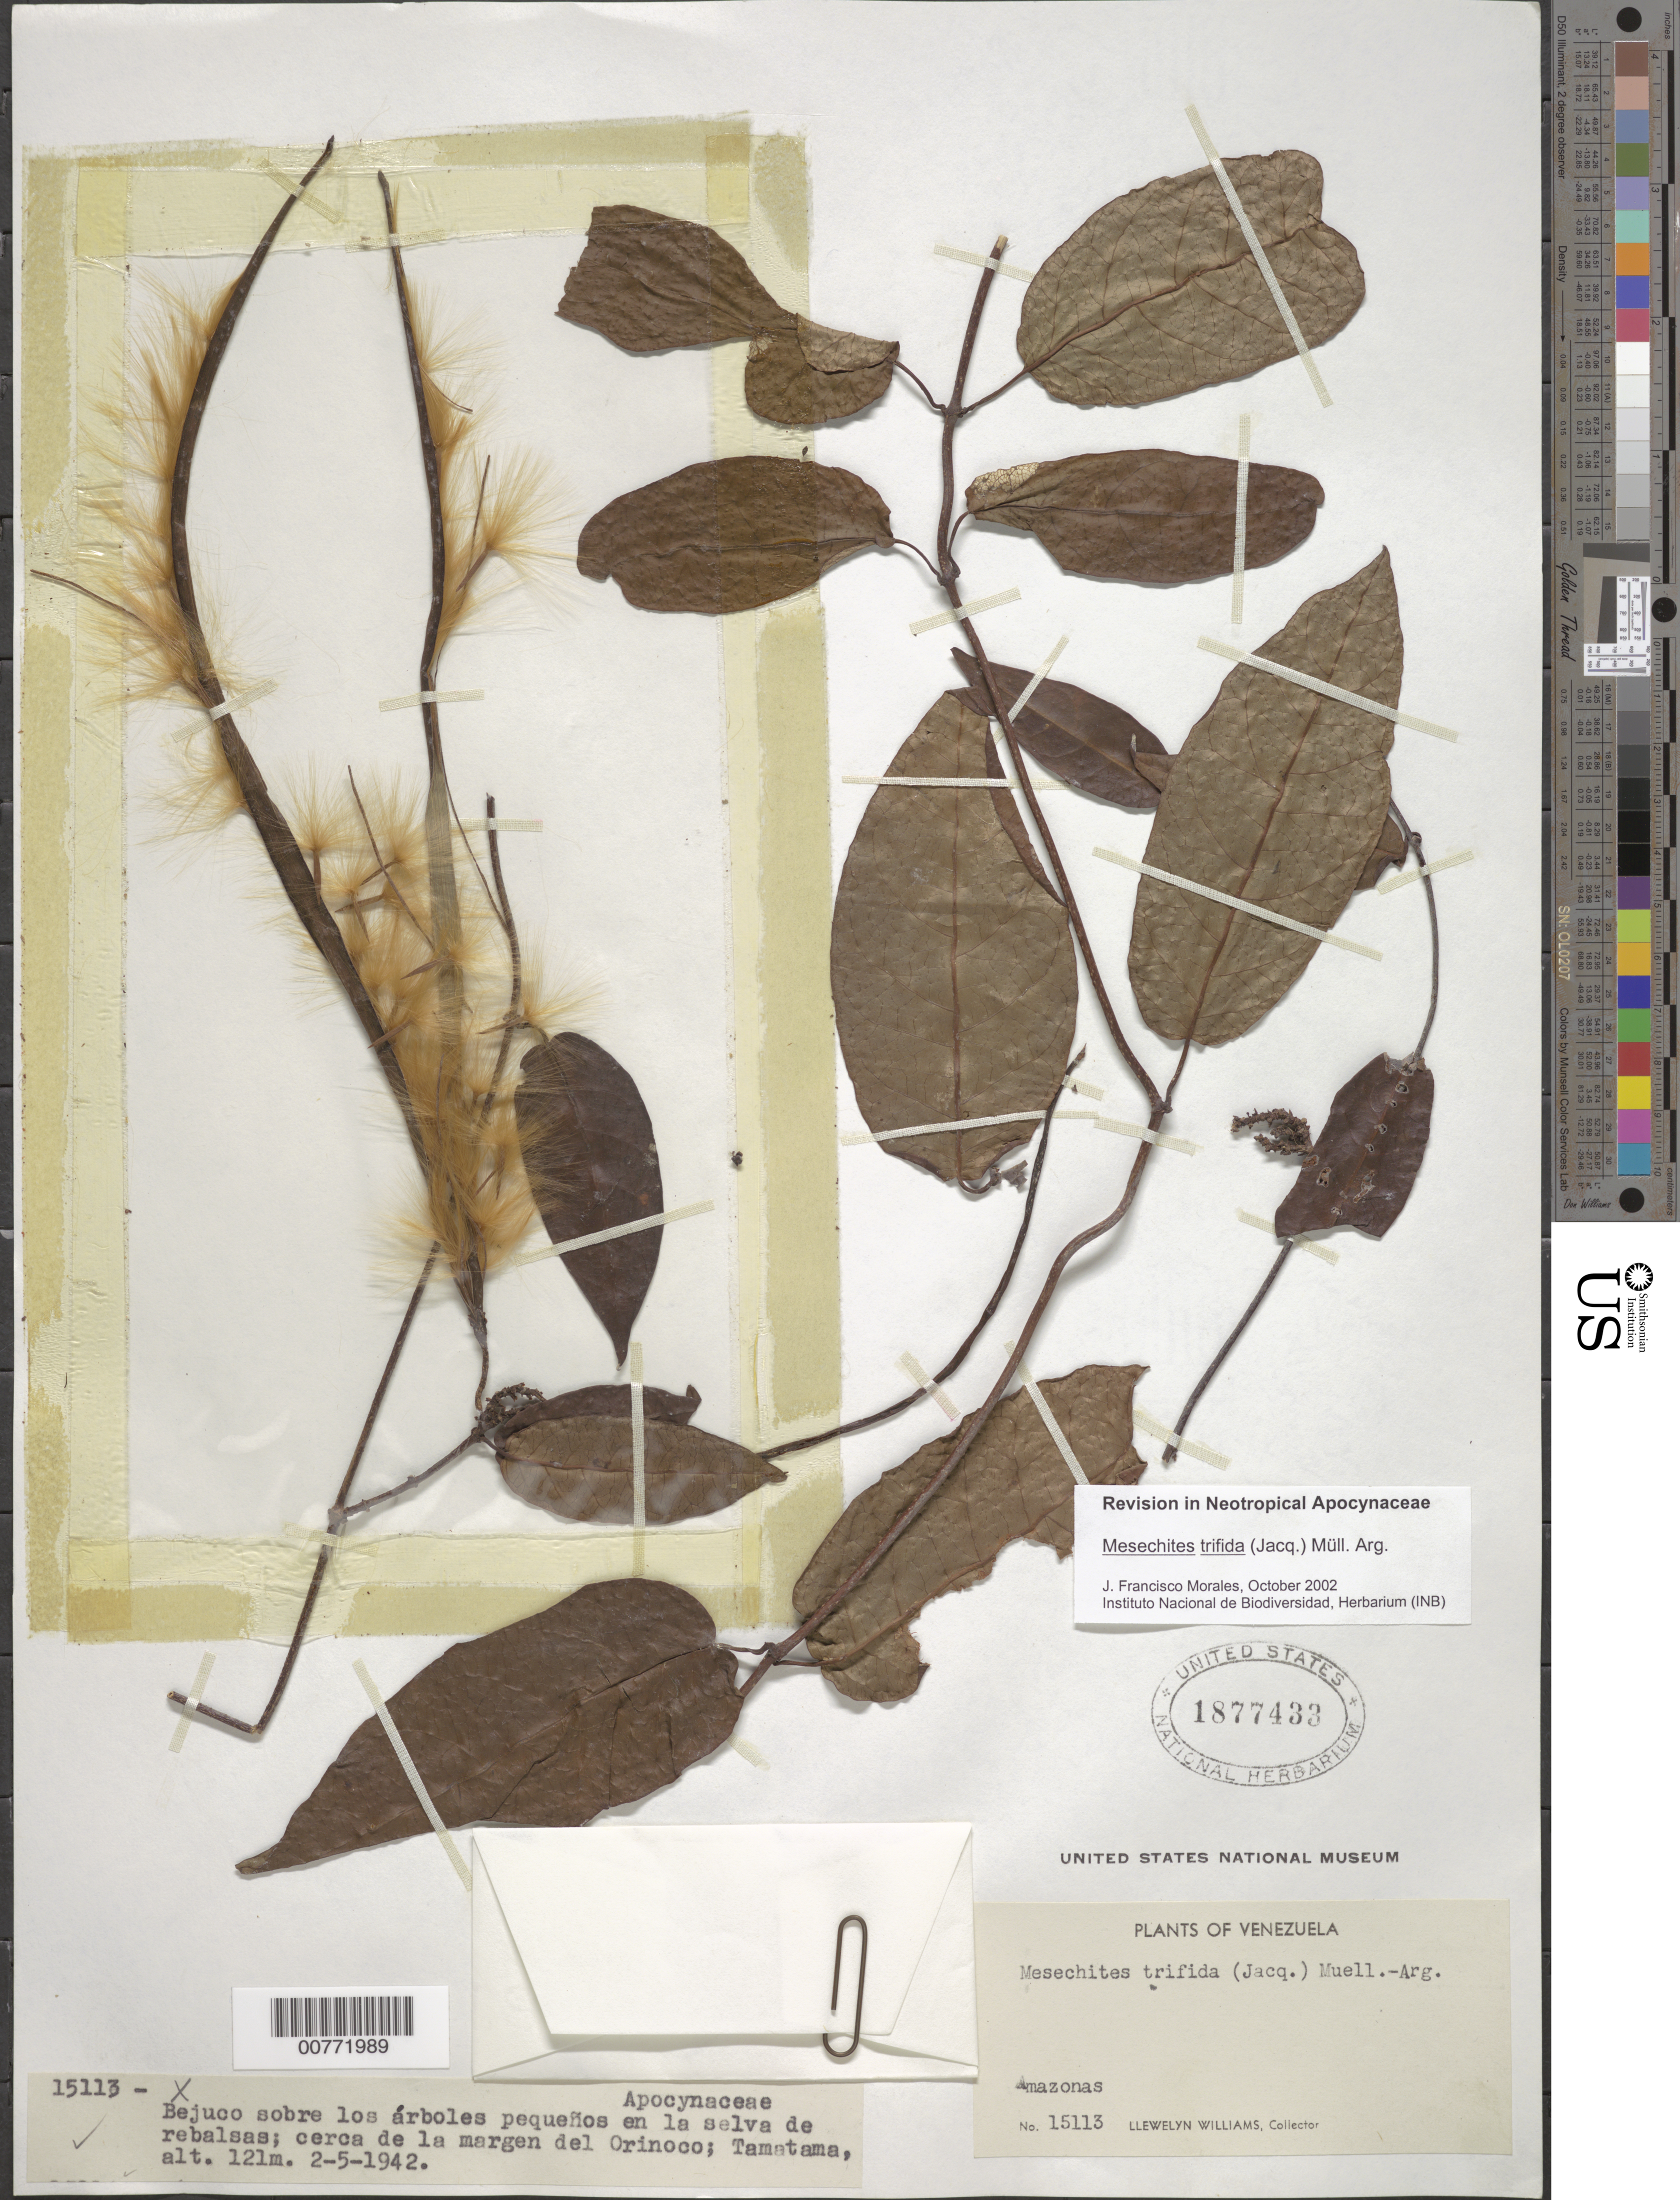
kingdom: Plantae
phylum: Tracheophyta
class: Magnoliopsida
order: Gentianales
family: Apocynaceae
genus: Mesechites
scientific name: Mesechites trifidus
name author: (Jacq.) Müll. Arg.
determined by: Morales, J. F.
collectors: Ll. Williams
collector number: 15113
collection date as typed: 2-May-42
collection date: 1942-05-02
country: Venezuela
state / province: Amazonas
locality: Tamatama, Río Orinoco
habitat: Selva de rebalsas, cerca al rio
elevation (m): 121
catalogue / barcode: US 1877433